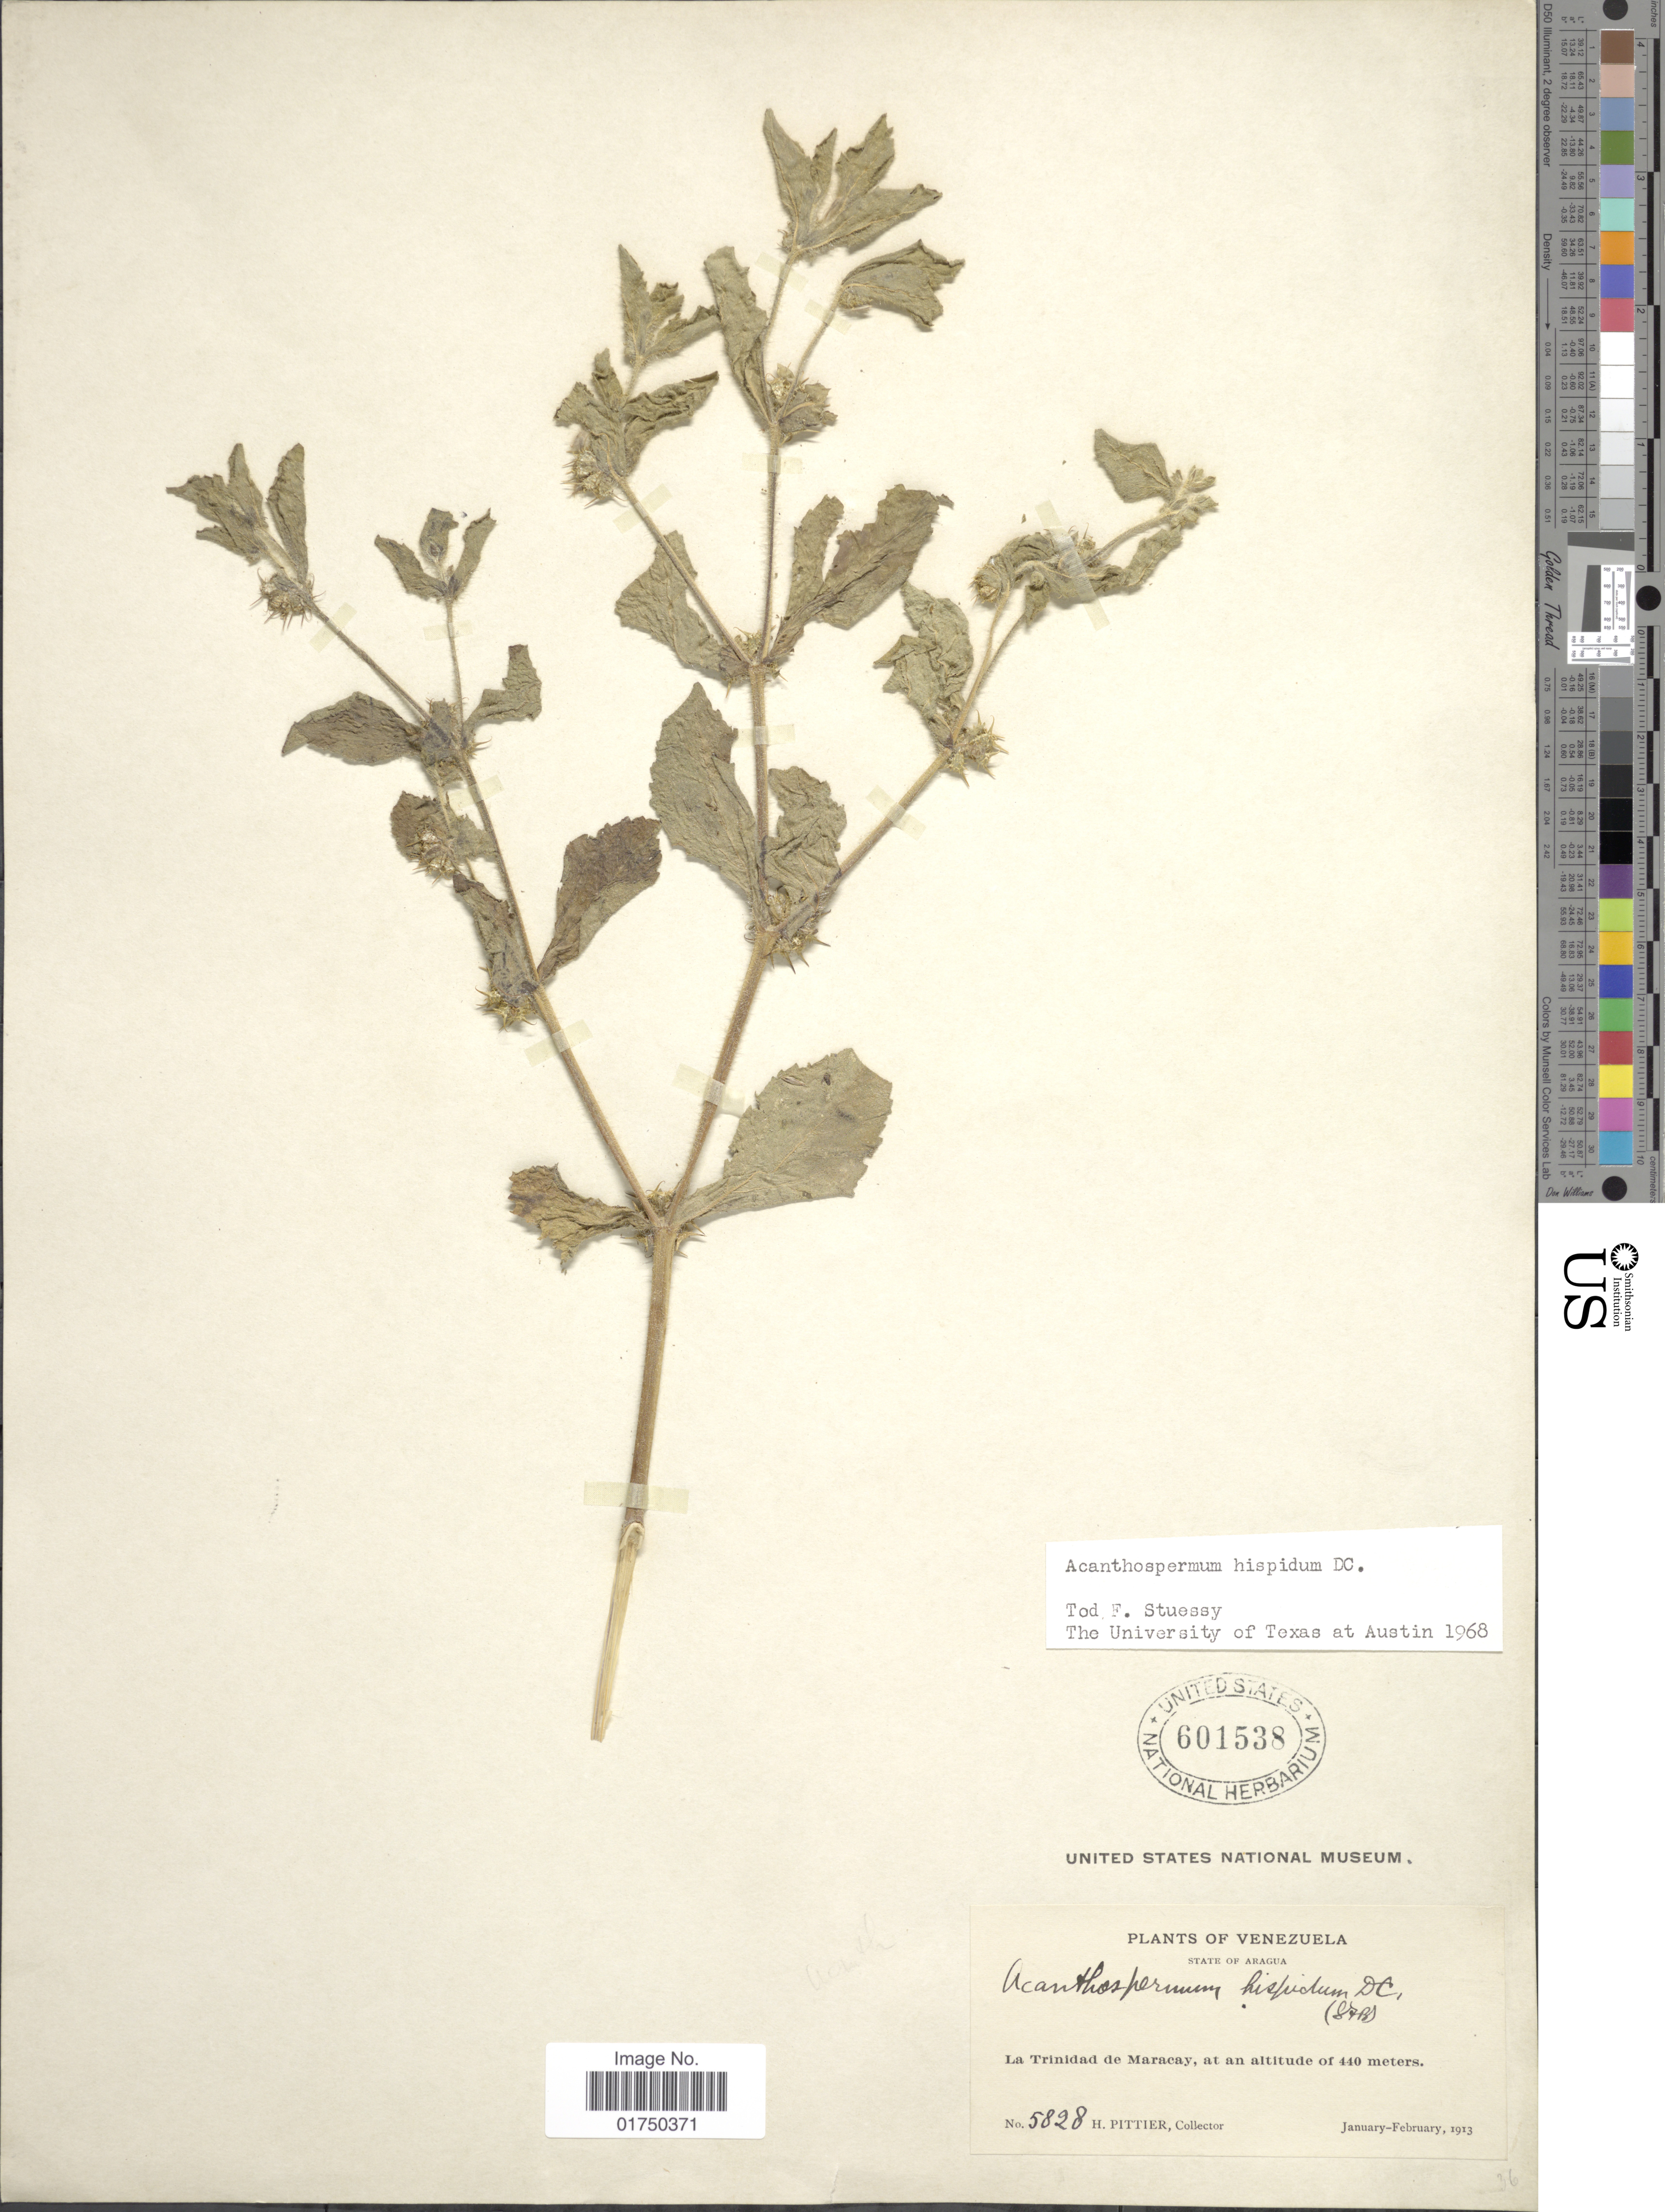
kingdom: Plantae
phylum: Tracheophyta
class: Magnoliopsida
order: Asterales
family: Asteraceae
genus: Acanthospermum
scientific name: Acanthospermum hispidum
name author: DC.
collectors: H. F. Pittier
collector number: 5828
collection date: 1913-01/1913-02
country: Venezuela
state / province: Aragua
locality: State of Aragua. La Trinidad de Maracay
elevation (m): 440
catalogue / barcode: US 601538